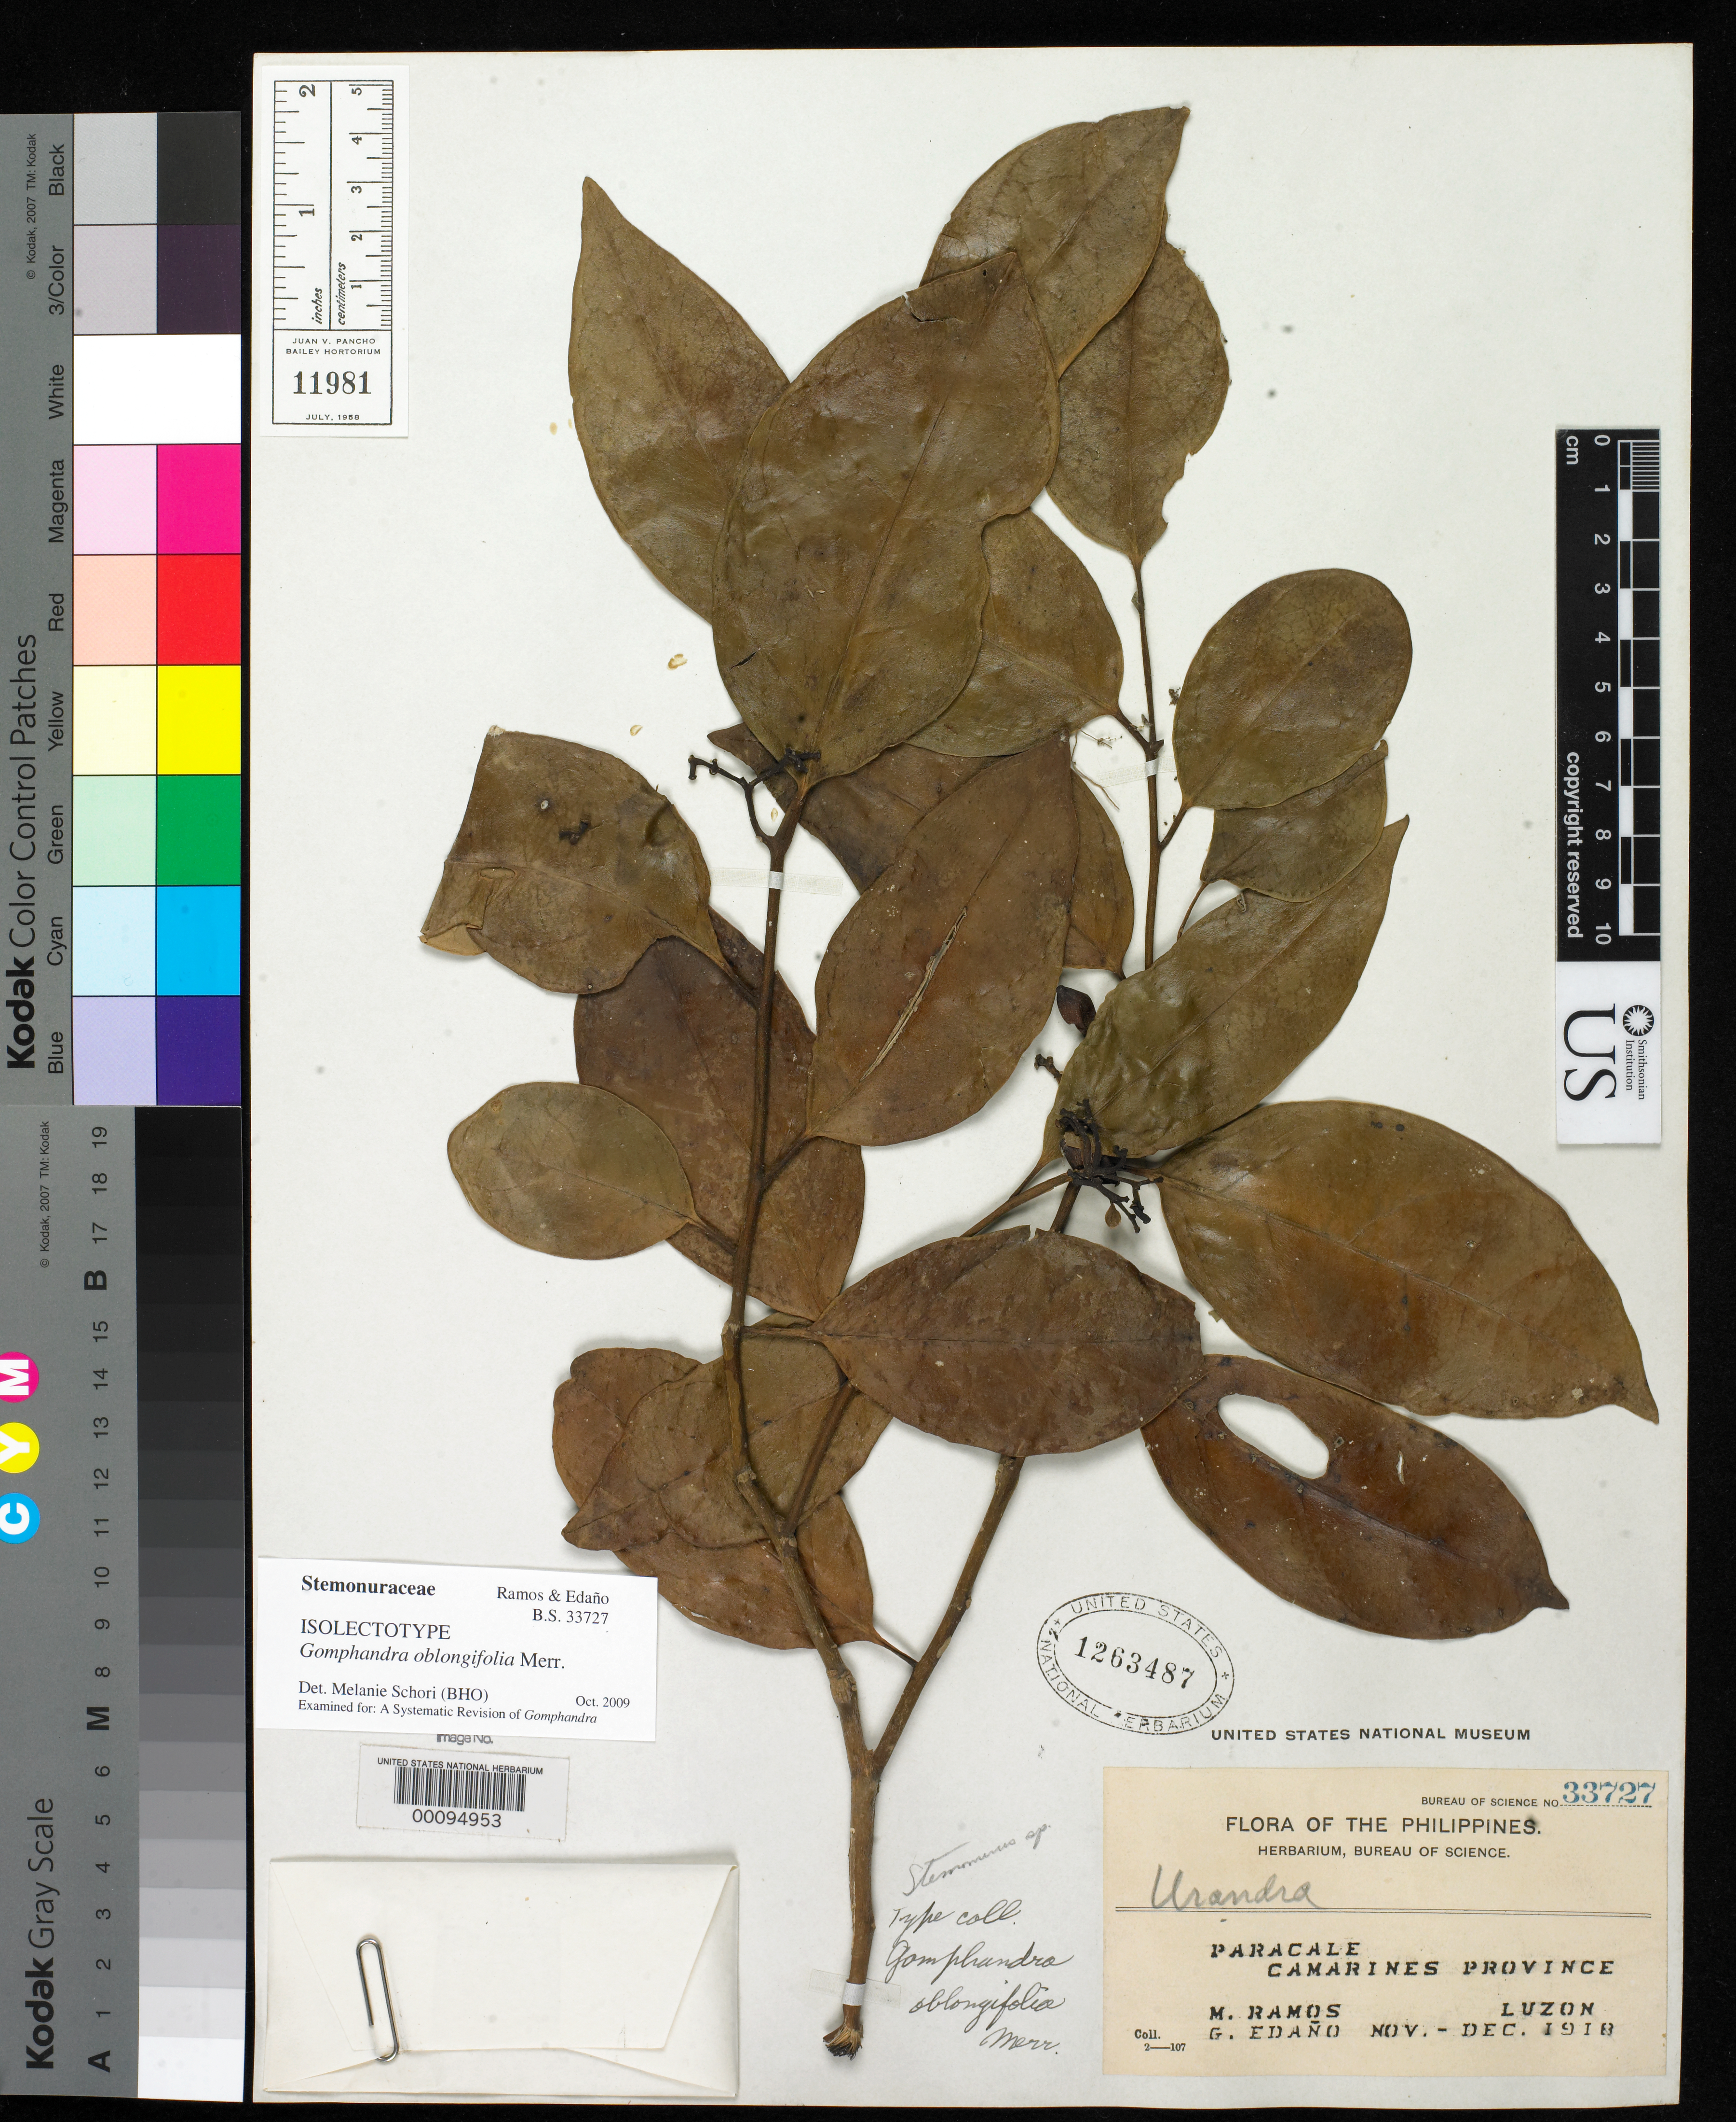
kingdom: Plantae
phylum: Tracheophyta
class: Magnoliopsida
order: Cardiopteridales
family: Stemonuraceae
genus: Gomphandra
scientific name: Gomphandra oblongifolia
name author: Merr.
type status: Isotype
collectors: M. Ramos & G. E. Edaño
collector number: Bur. Sci. 33727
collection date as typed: Nov 1918 to -- Dec 1918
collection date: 1918-11/1918-12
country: Philippines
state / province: Bicol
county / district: Camarines Norte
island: Luzon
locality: Paracale.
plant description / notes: Annotated by M. Schori (2009) as "Isolectotype" [lectotypification apparently ined. as of Oct. 2010].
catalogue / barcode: US 1263487